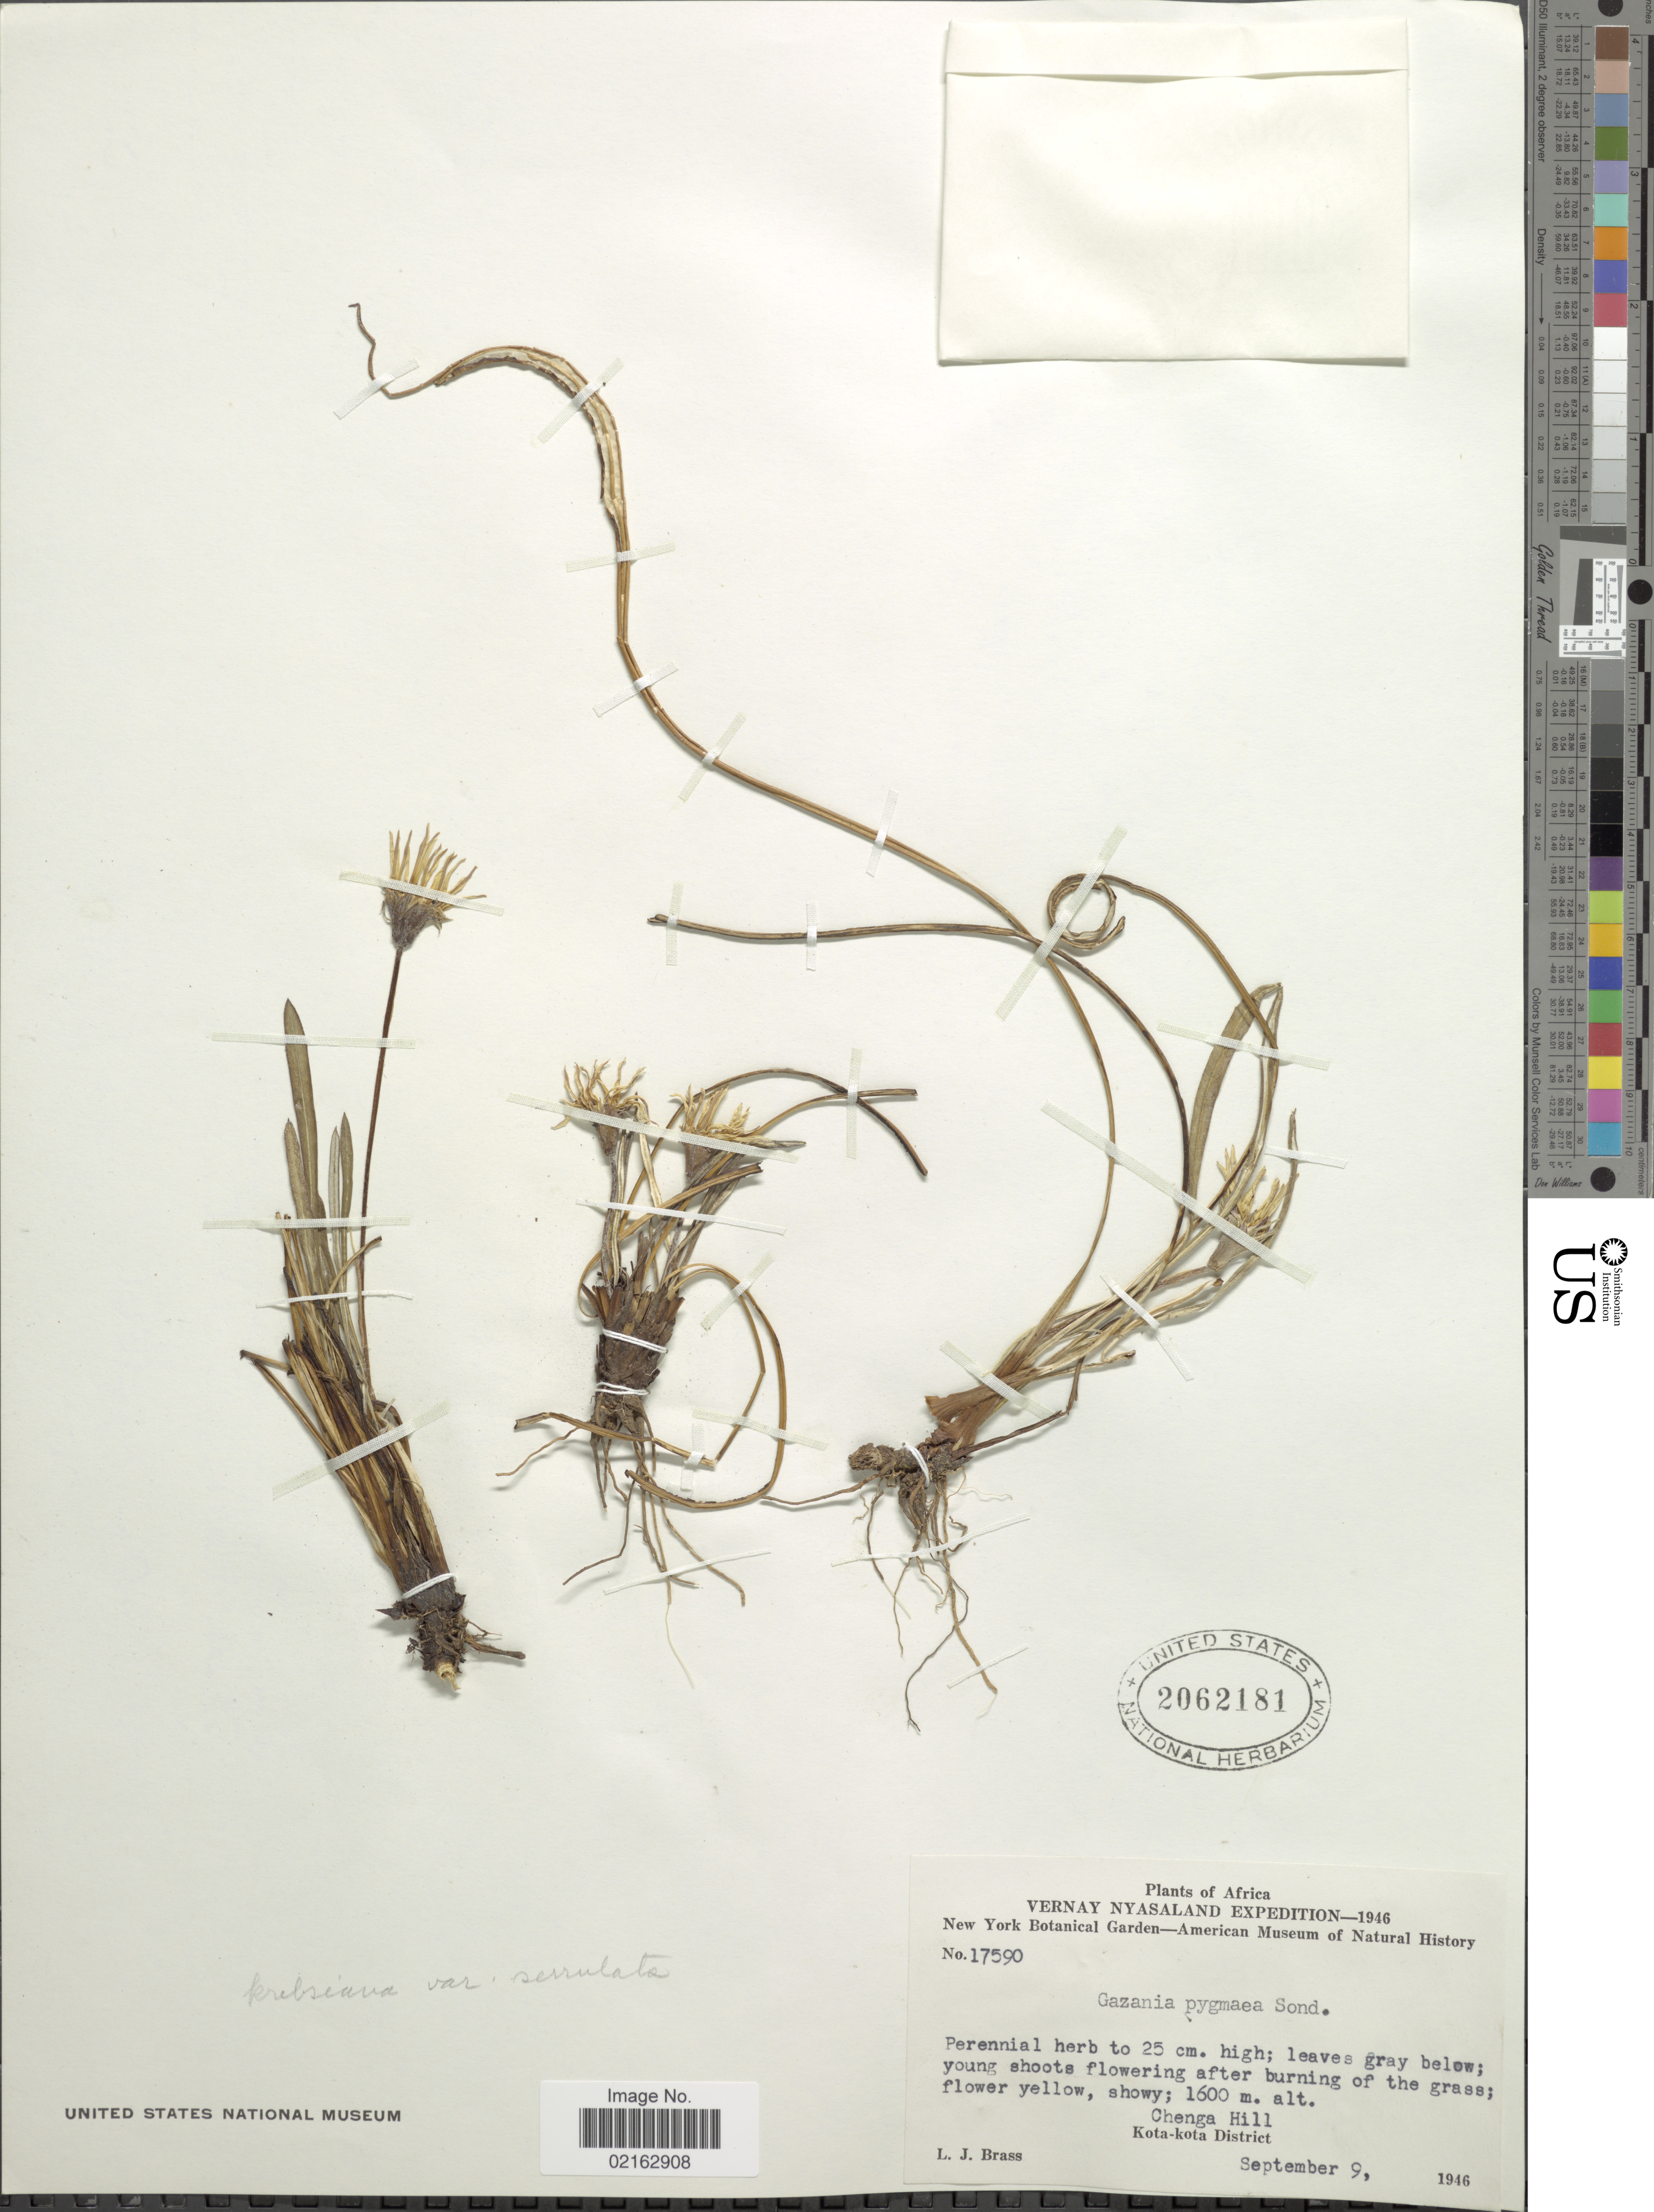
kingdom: Plantae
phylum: Tracheophyta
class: Magnoliopsida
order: Asterales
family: Asteraceae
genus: Gazania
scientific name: Gazania krebsiana subsp. serrulata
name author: (DC.) Roessler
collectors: L. J. Brass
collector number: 17590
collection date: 1946-09-09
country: Malawi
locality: Vernay Nyasaland. Chenga Hill. Kota-Kota District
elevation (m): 1600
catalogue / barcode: US 2062181